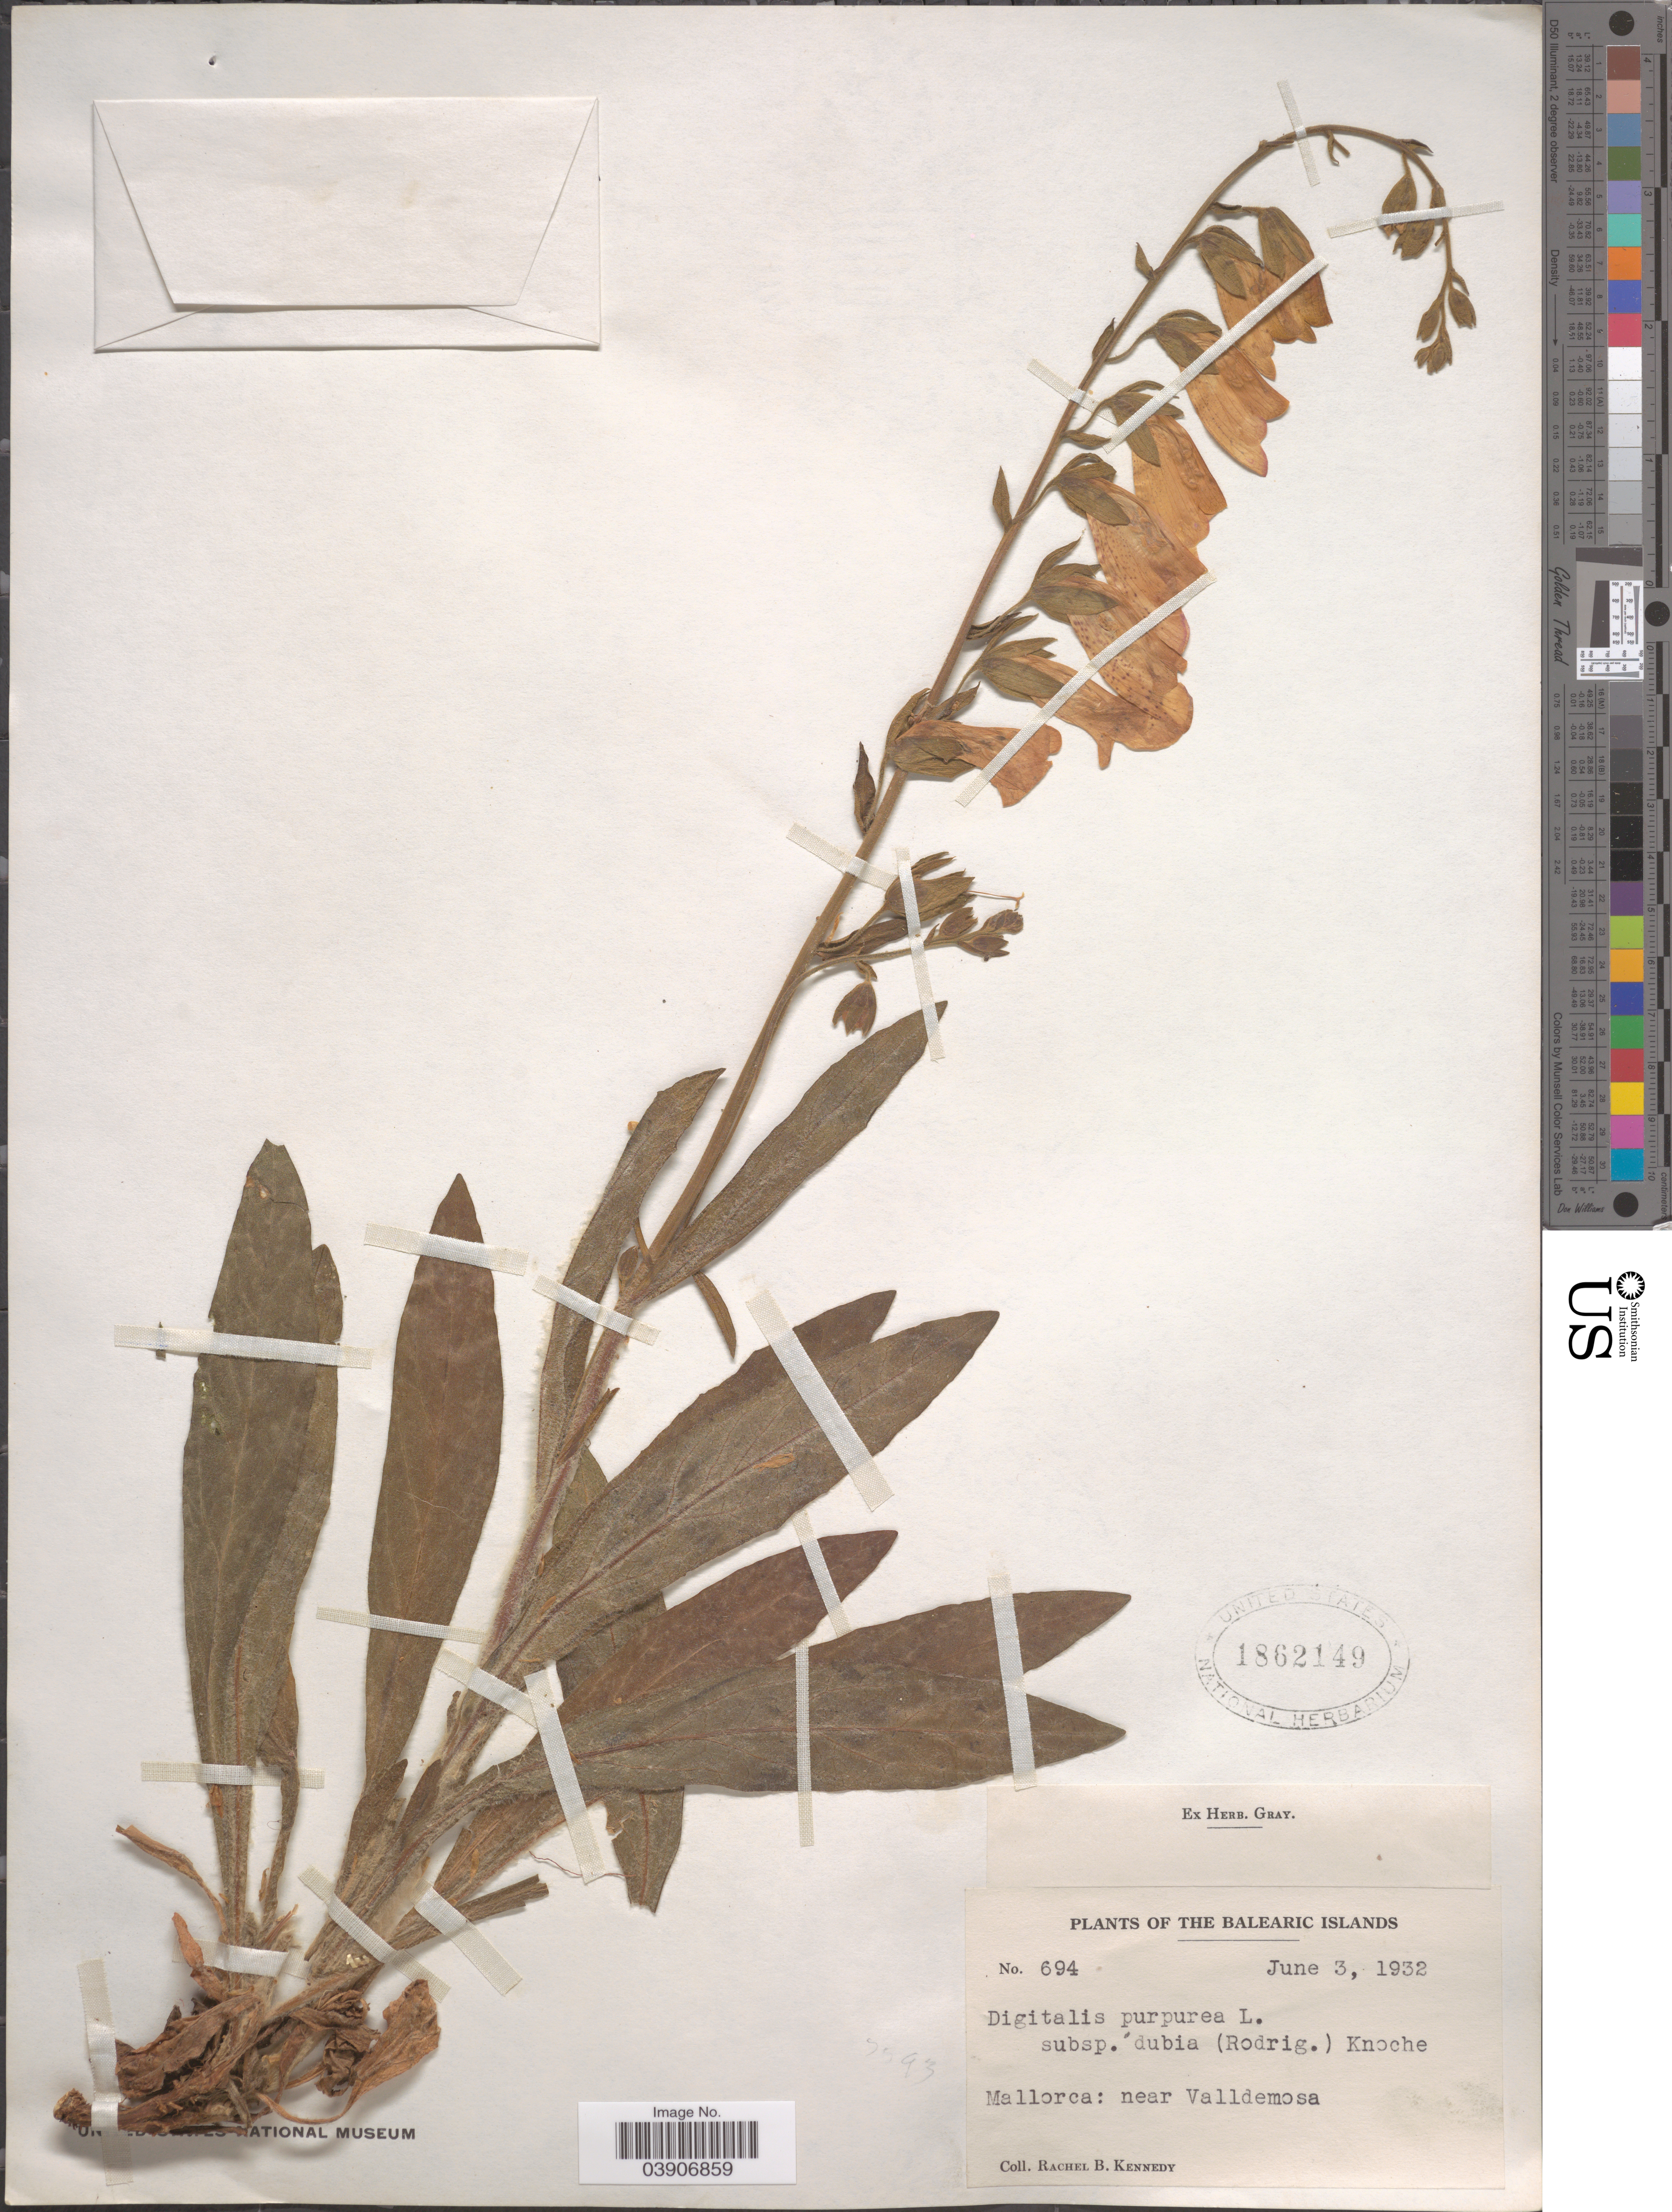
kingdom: Plantae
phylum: Tracheophyta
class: Magnoliopsida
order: Lamiales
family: Plantaginaceae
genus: Digitalis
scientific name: Digitalis purpurea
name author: L.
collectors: Kennedy, R.B.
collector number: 694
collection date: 1932-06-03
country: Spain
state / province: Islas Baleares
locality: Balearic Islands. Mallorca: near Valldemosa.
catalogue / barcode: US 1862149